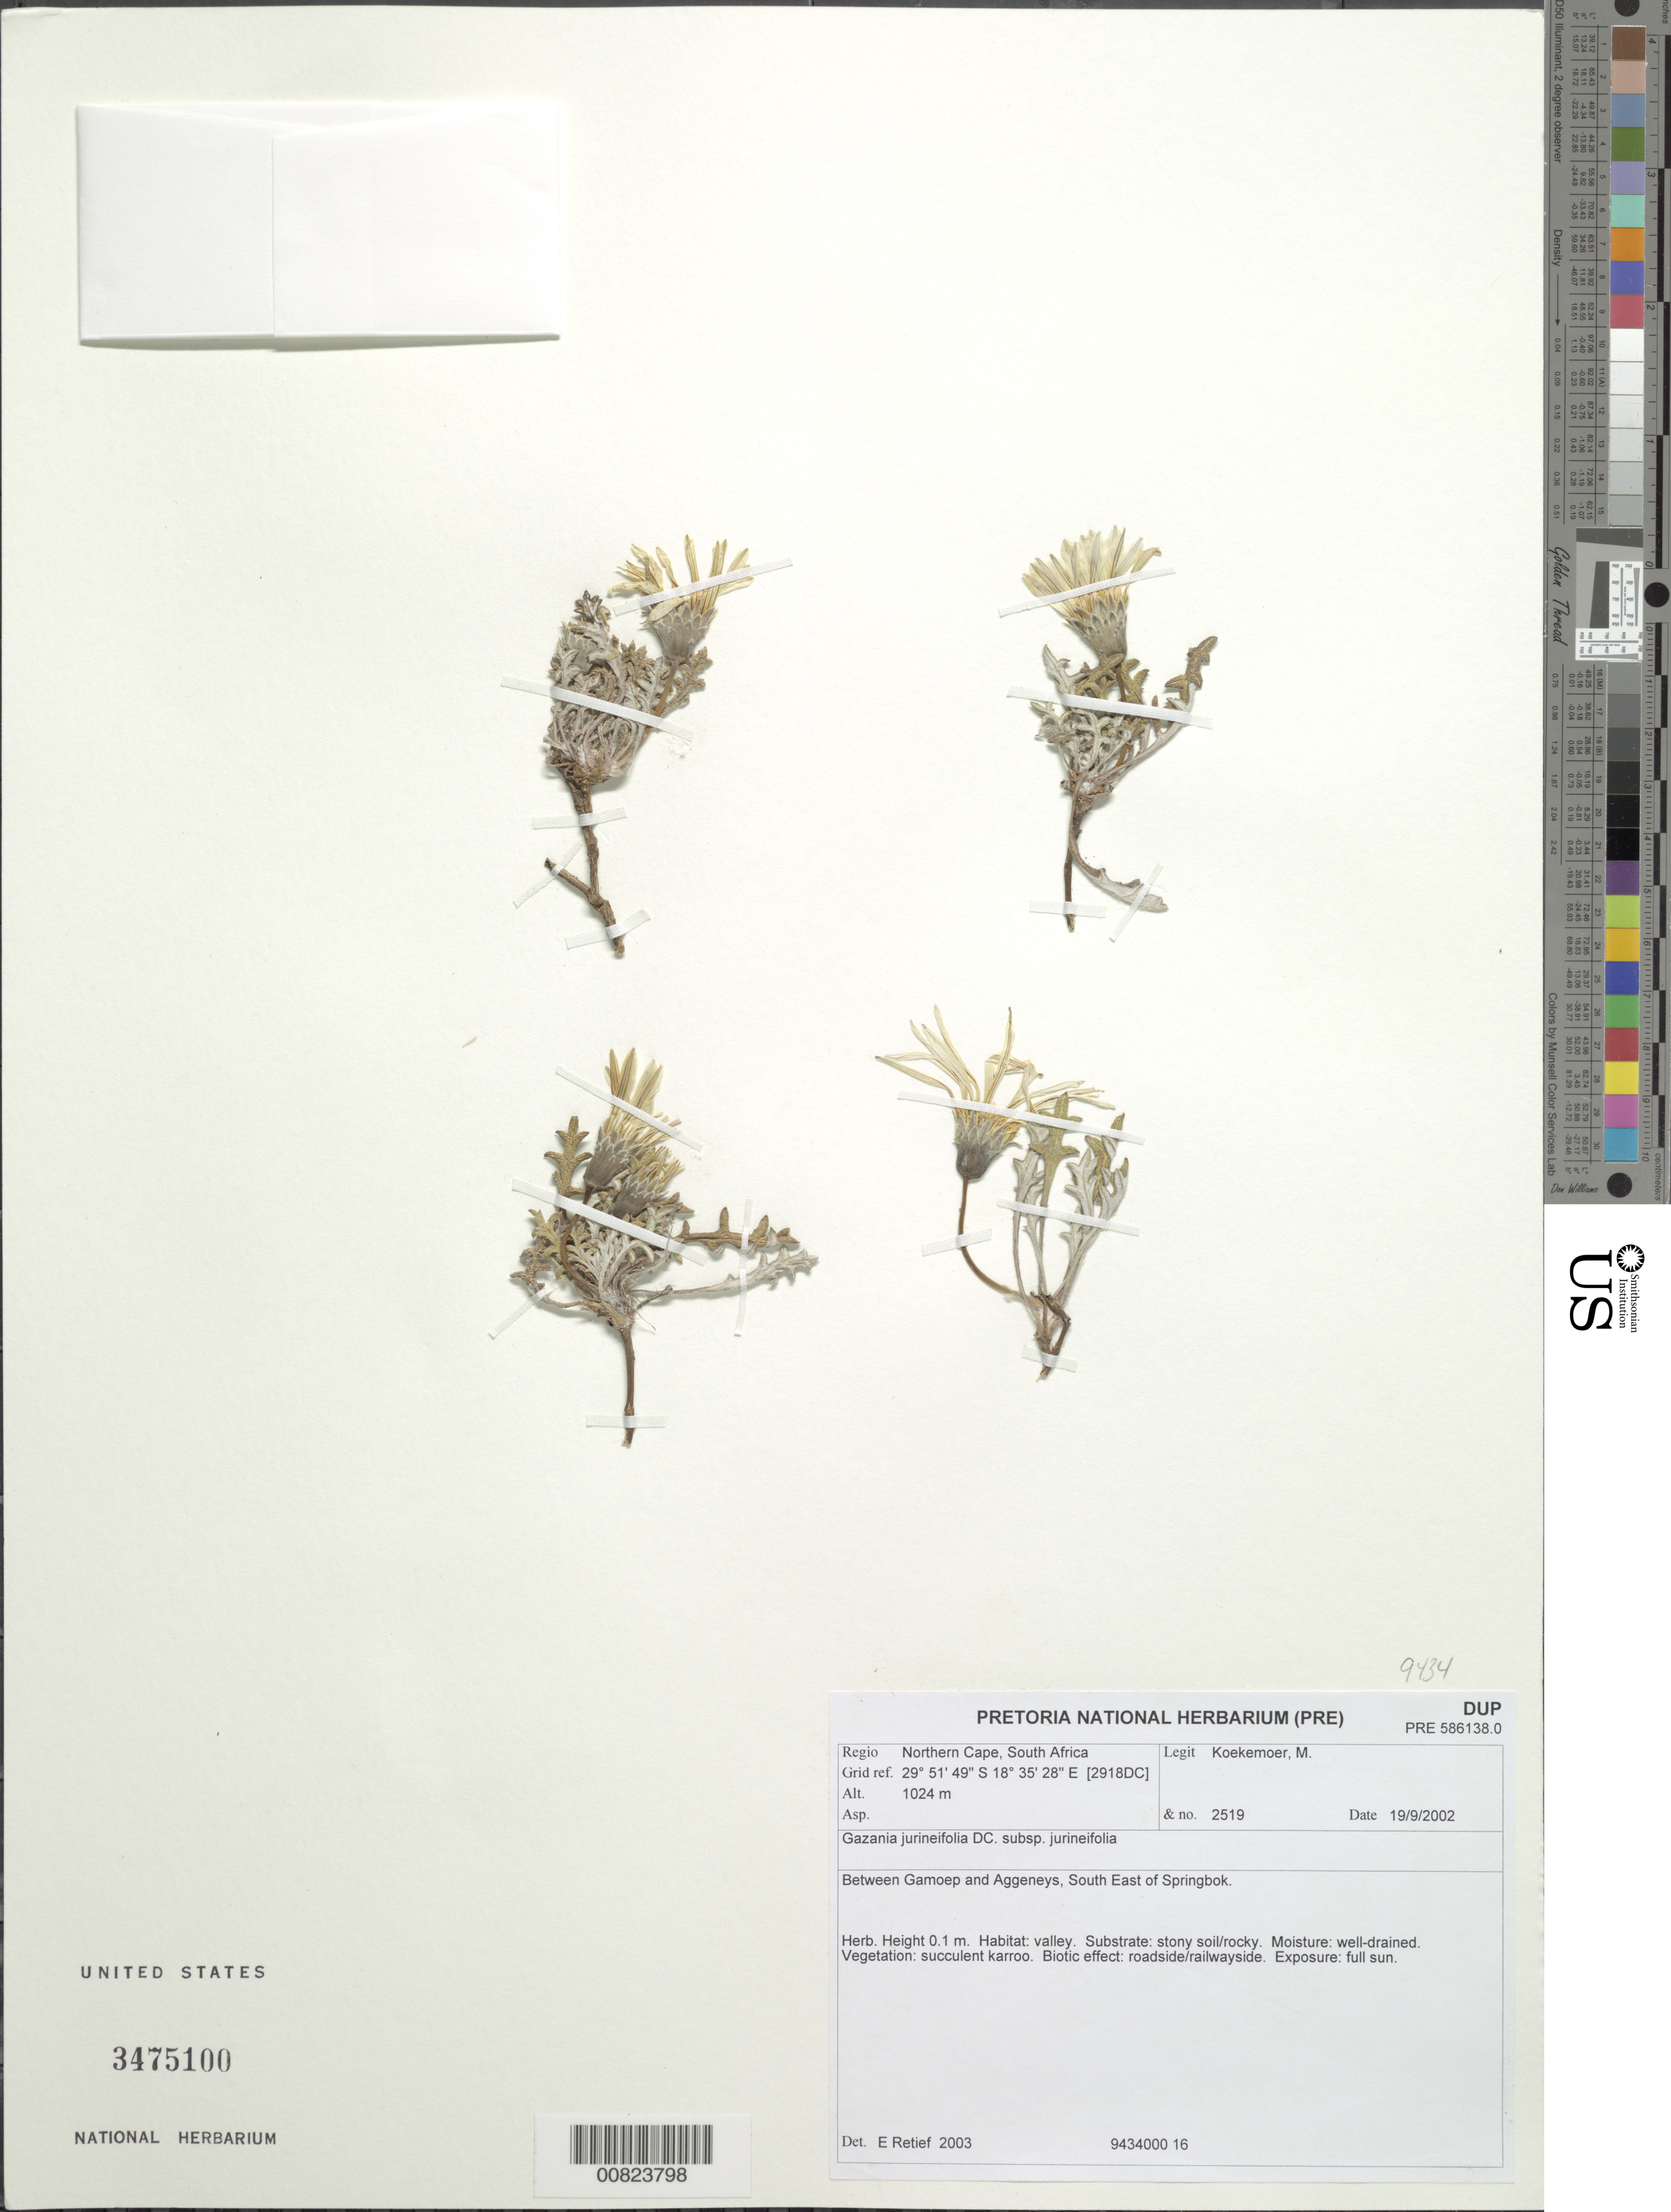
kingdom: Plantae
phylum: Tracheophyta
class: Magnoliopsida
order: Asterales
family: Asteraceae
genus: Gazania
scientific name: Gazania jurineifolia subsp. jurineifolia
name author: DC.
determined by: Retief, E.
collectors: M. Koekemoer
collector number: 2519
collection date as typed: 19 September 2002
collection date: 2002-09-19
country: South Africa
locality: Northern Cape; between Gameop and Aggeneys, SE of Springbok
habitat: Valley, stony soil/rocky, well-drained, with succulent karroo, roadside/railwayside, full sun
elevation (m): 1024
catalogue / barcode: US 3475100